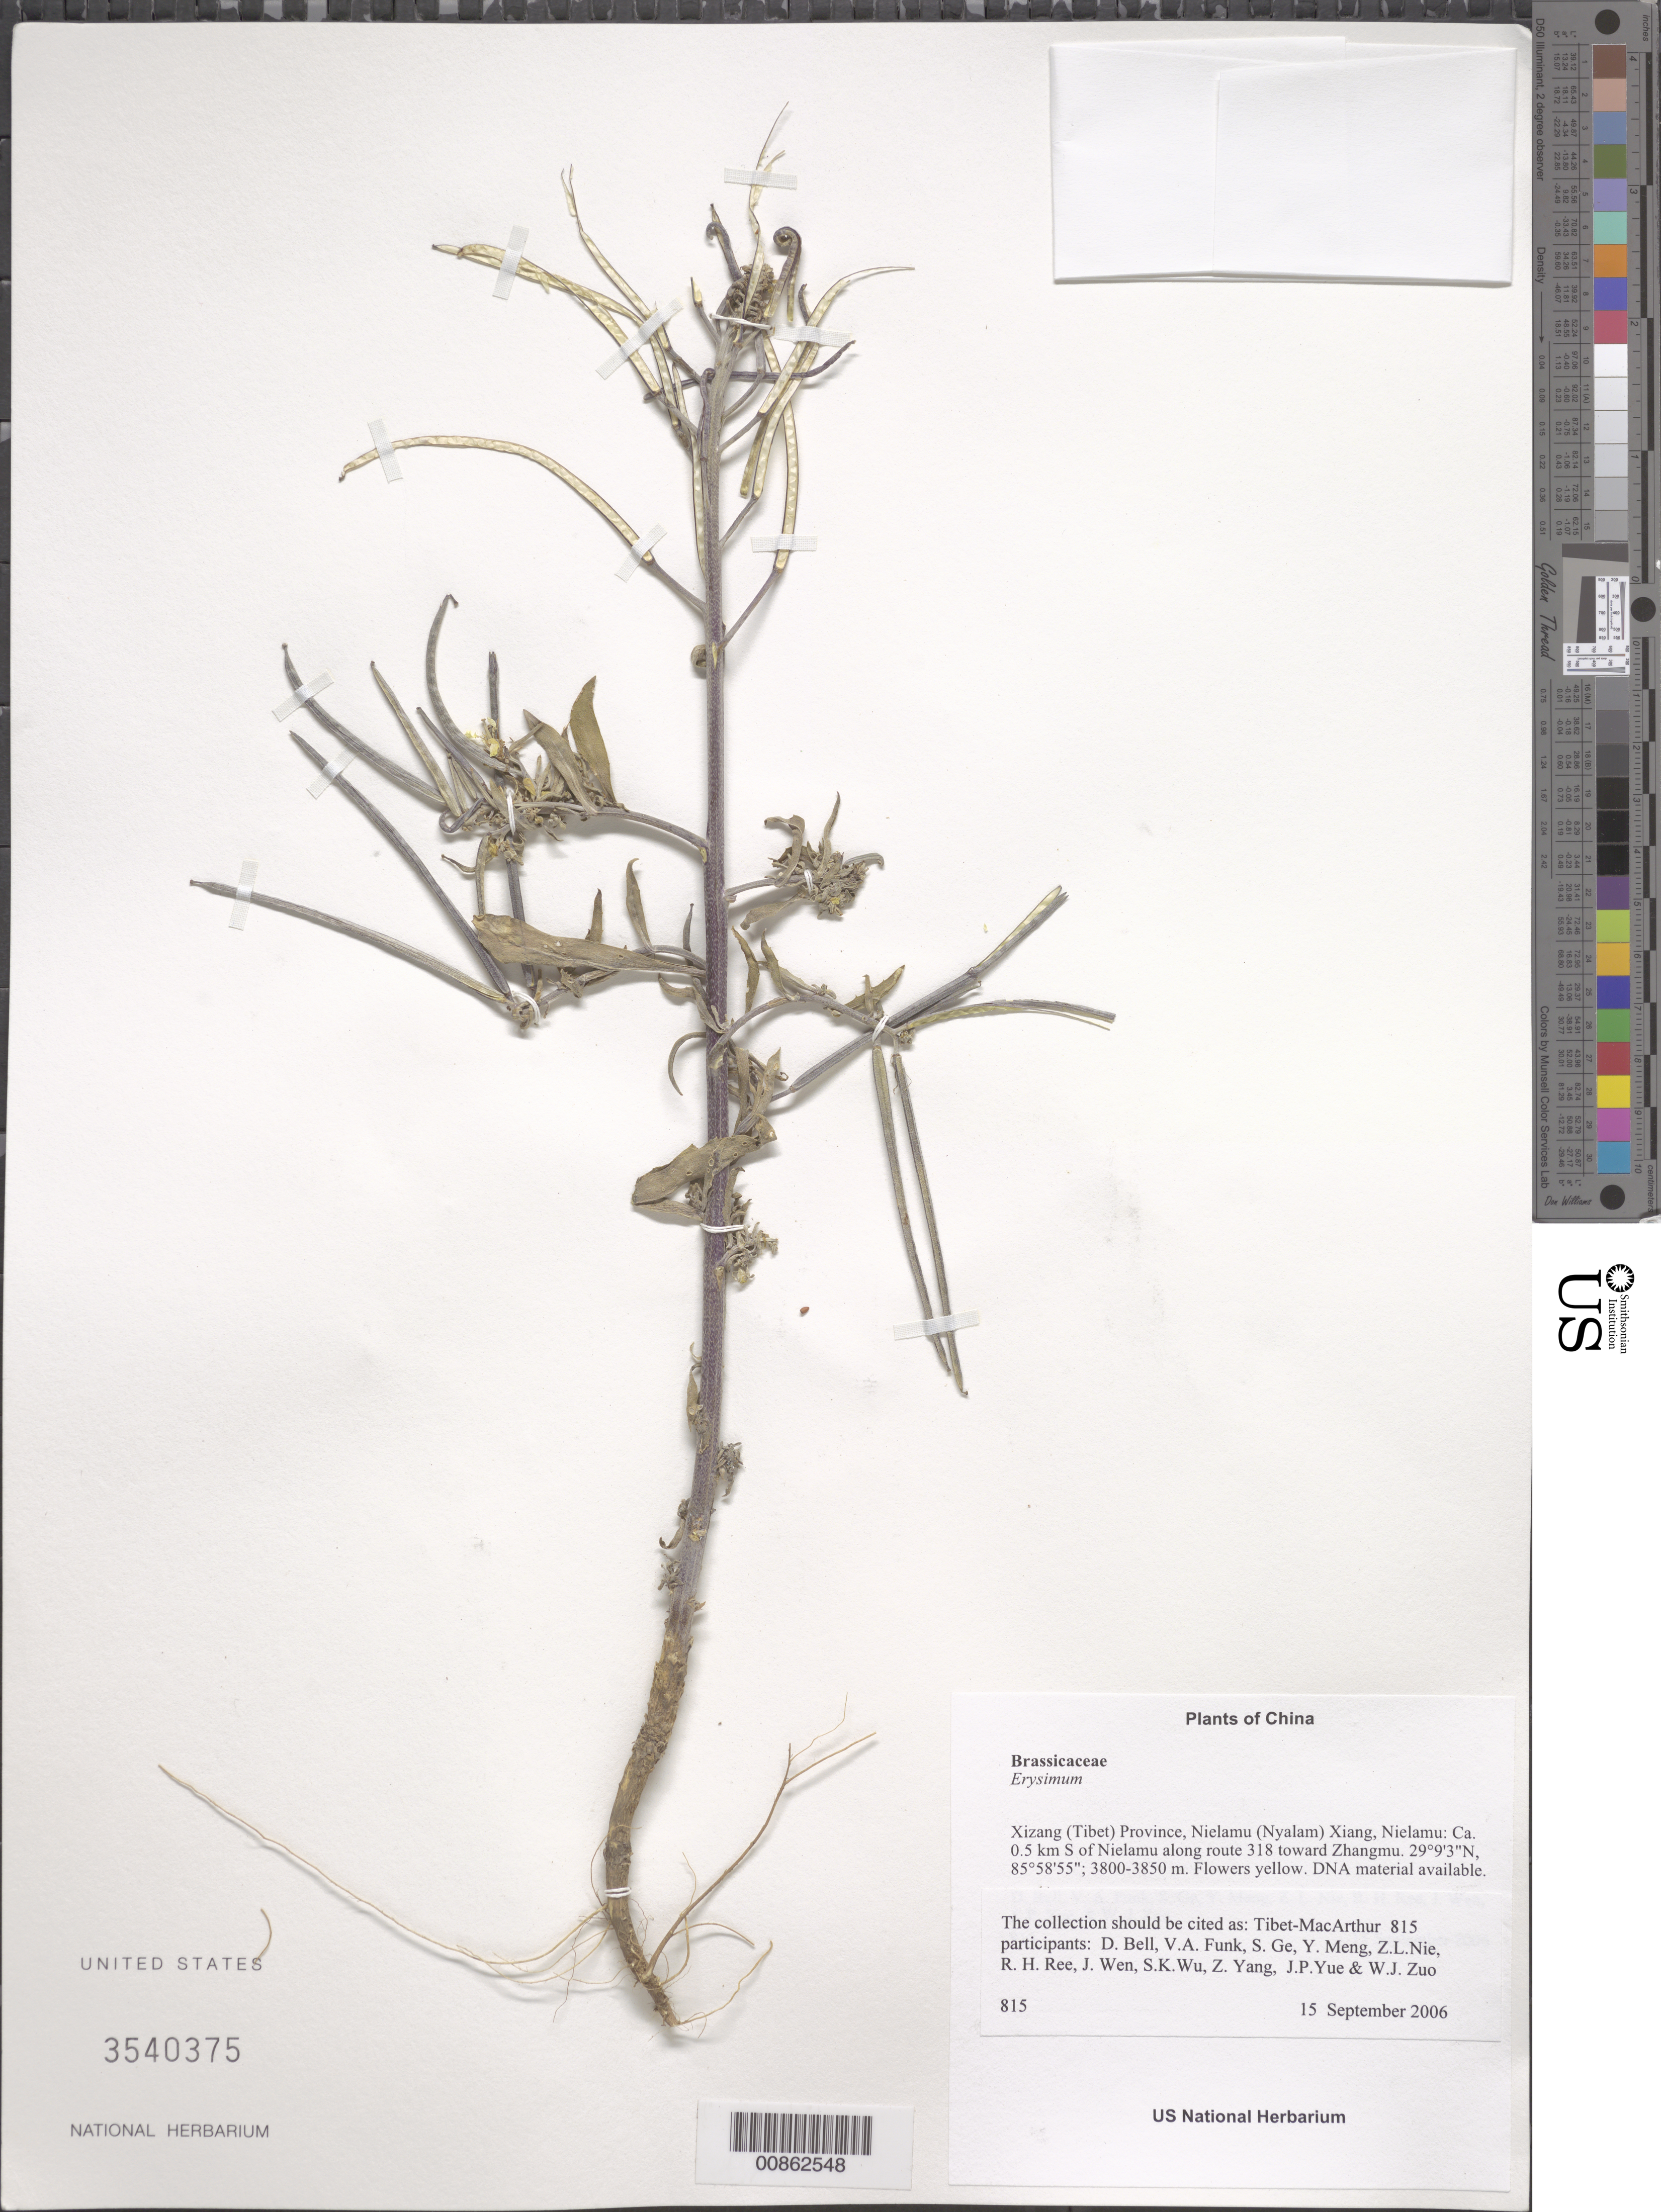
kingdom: Plantae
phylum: Tracheophyta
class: Magnoliopsida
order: Brassicales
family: Brassicaceae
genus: Erysimum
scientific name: Erysimum sp.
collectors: Tibet-MacArthur, D. A. Bell, V. Funk, S. Ge, Y. Meng, Z. Nie, R. Ree, J. Wen, J. Yue & W. Zuo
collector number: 815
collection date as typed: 15 Sep 2006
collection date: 2006-09-15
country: China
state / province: Xizang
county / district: Gyirong Xian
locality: Nielamu. Ca. 0.5 km S of Nielamu along route 318 toward Zhangmu.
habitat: Dry sparsely vegetated slope with occasional small shrubs, primarily Berberis and Rosa.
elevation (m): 3800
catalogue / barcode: US 3540375